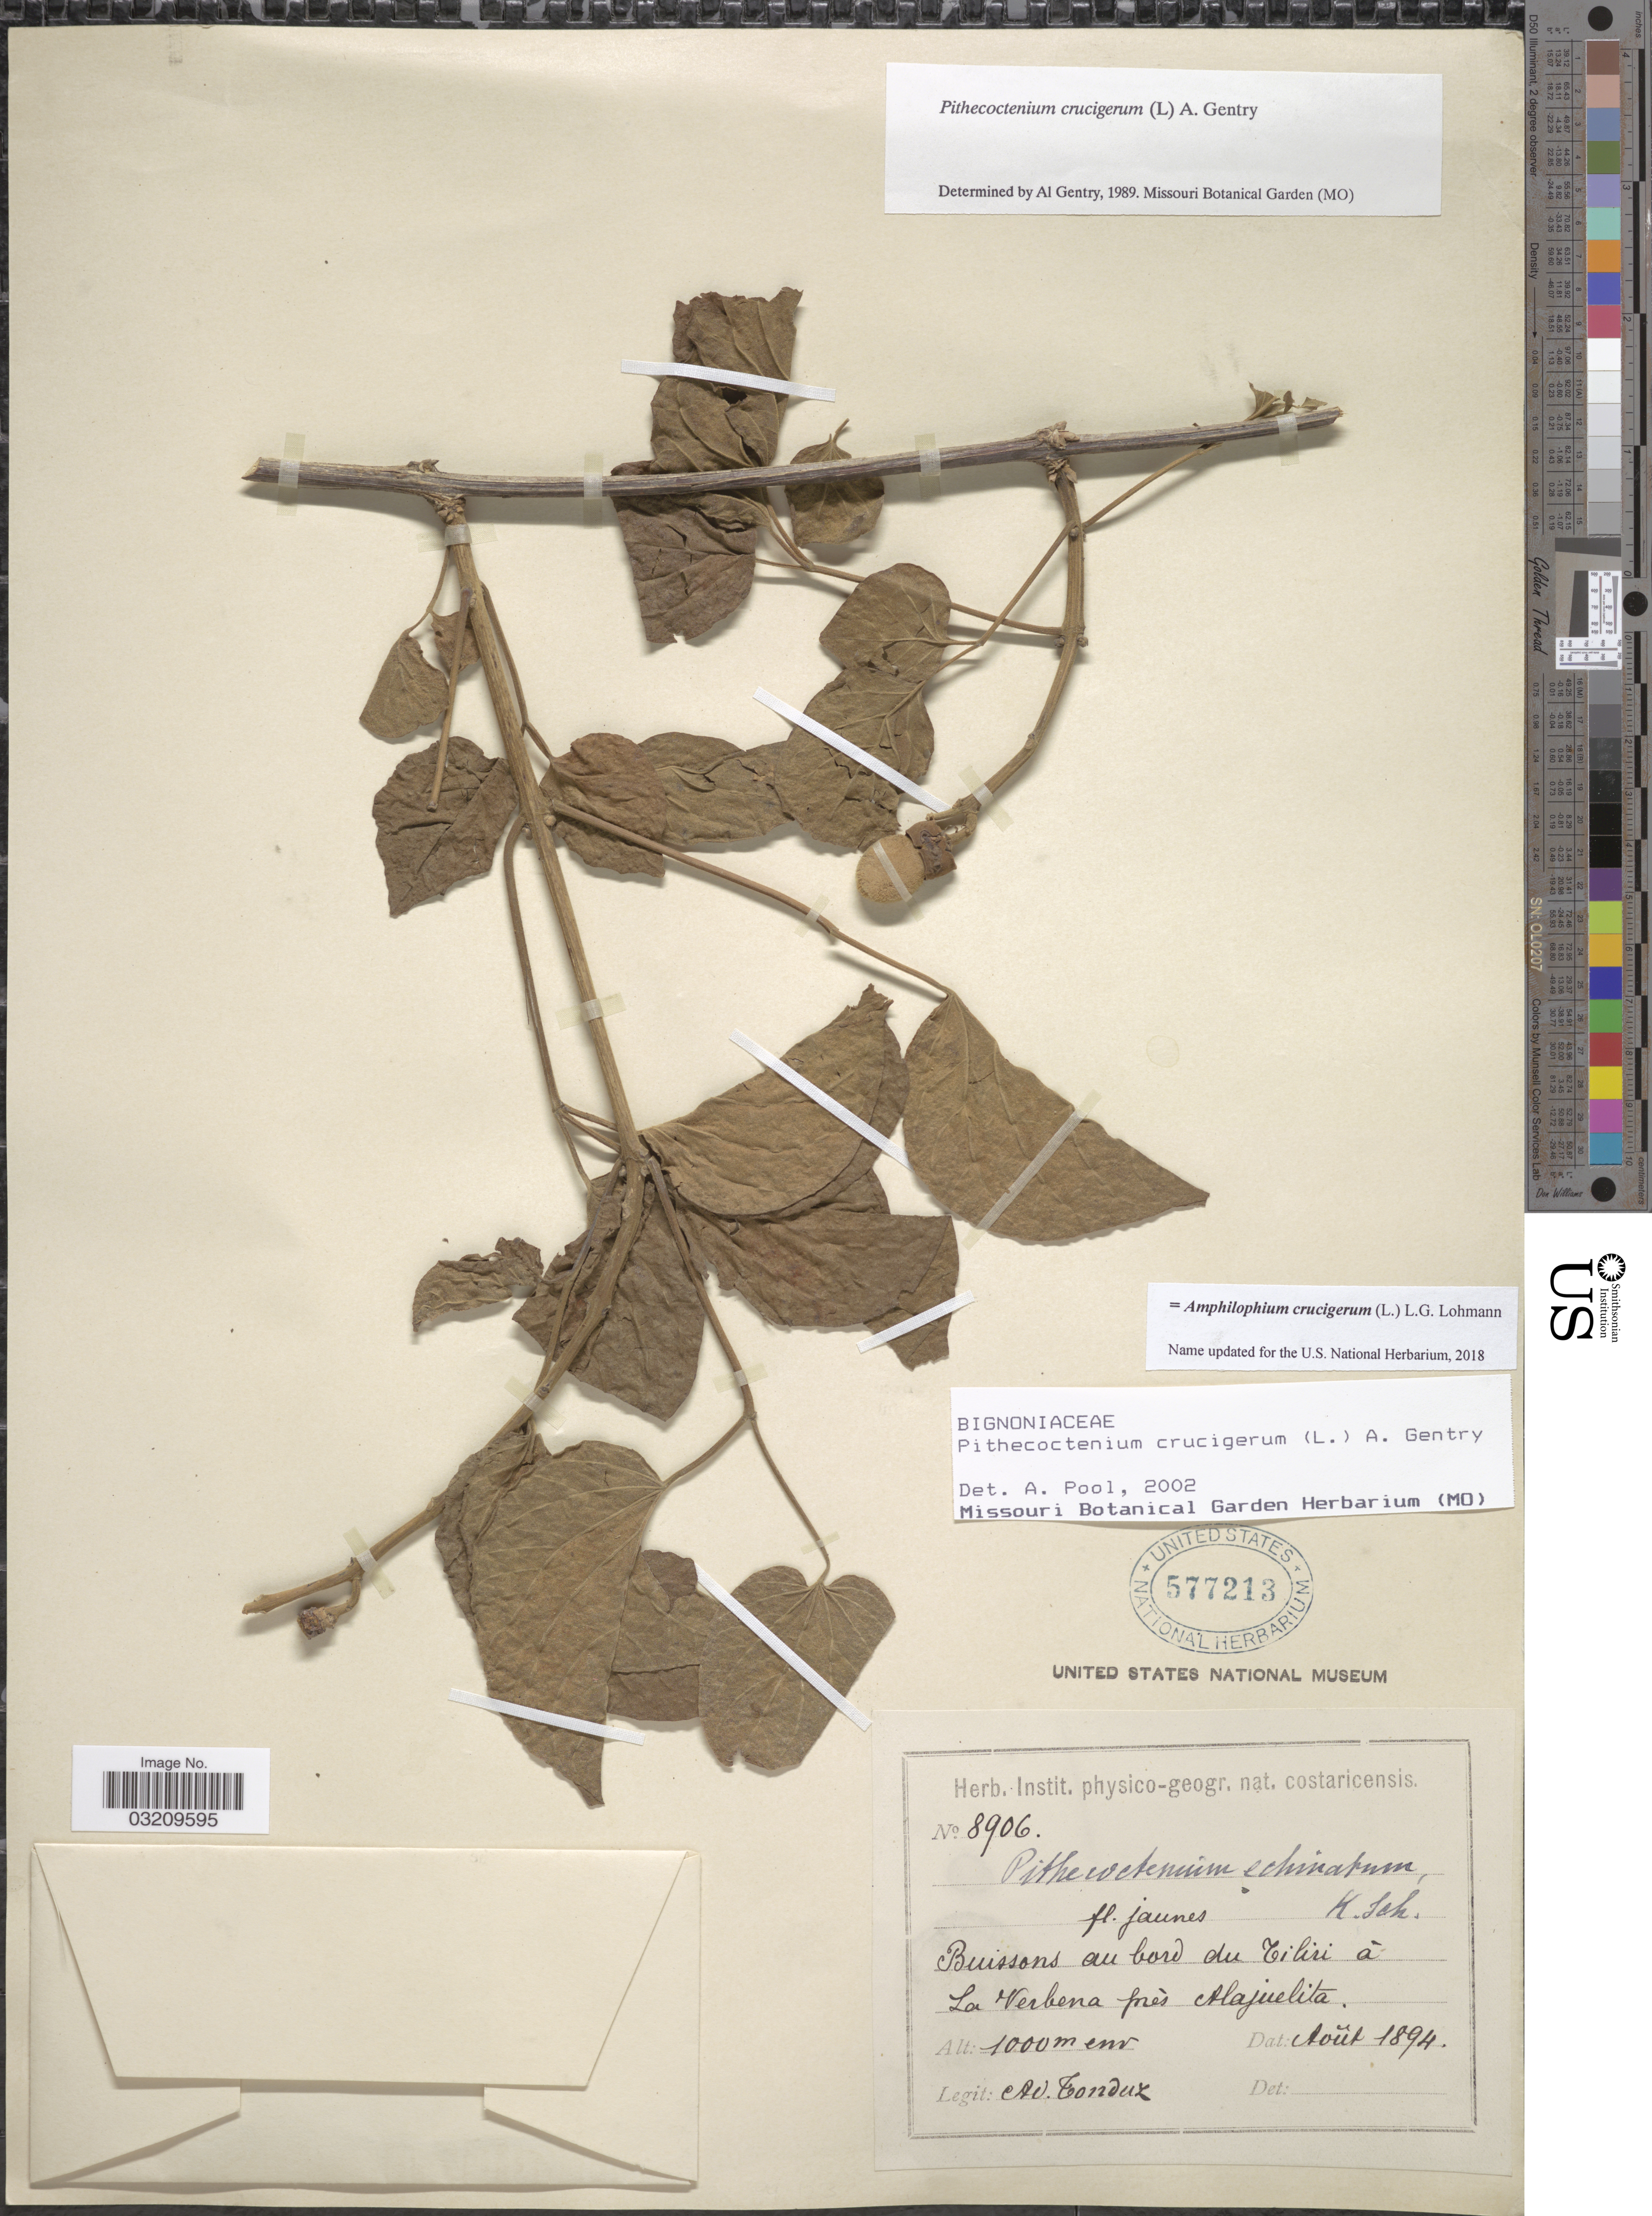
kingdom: Plantae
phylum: Tracheophyta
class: Magnoliopsida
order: Lamiales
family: Bignoniaceae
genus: Amphilophium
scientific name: Amphilophium crucigerum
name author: (L.) L.G. Lohmann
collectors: A. Tonduz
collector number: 8906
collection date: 1894-08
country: Costa Rica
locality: Buissons au bord du Tiliri á La Verbena prés Alajuelita.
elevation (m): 1000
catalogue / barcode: US 577213